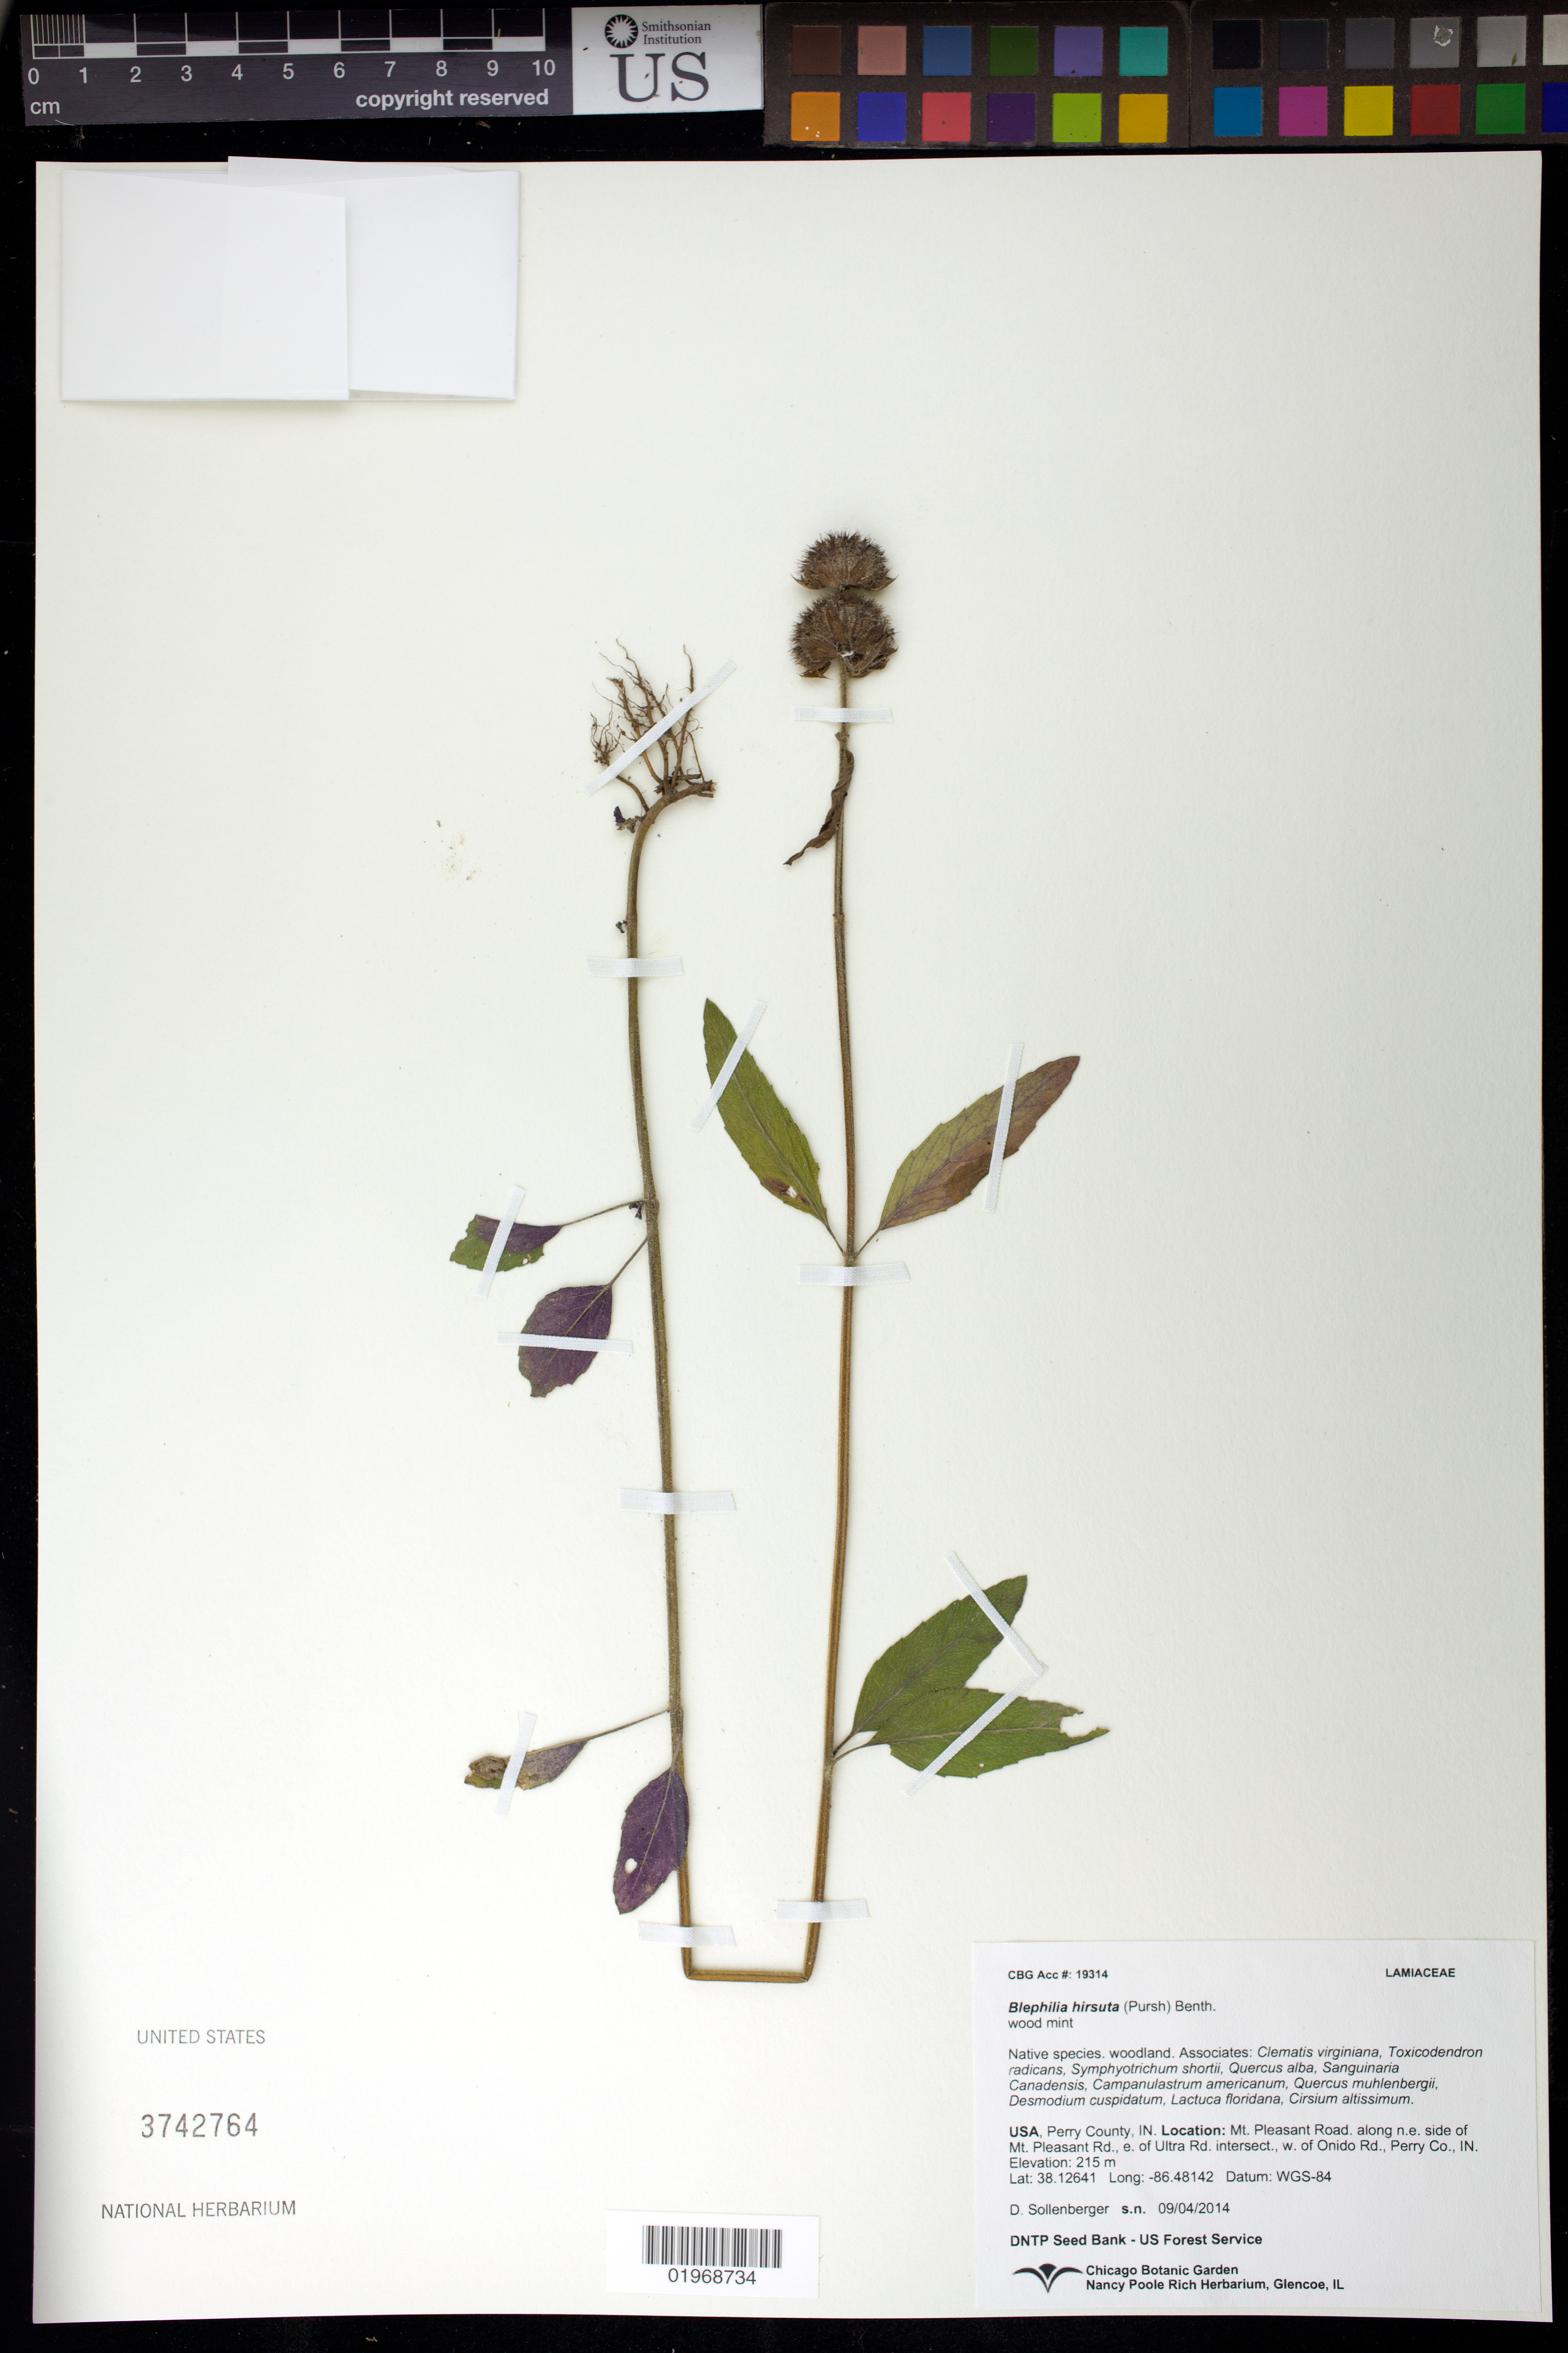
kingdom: Plantae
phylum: Tracheophyta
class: Magnoliopsida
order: Lamiales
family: Lamiaceae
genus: Blephilia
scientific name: Blephilia hirsuta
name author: (Pursh) Benth.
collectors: D. Sollenberger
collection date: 2014-09-04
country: United States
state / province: Indiana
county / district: Perry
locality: Along NE side of Mt. Pleasant Rd, E of Ultra Rd intersection and west of Onido Rd.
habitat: Woodland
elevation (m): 215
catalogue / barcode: US 3742764